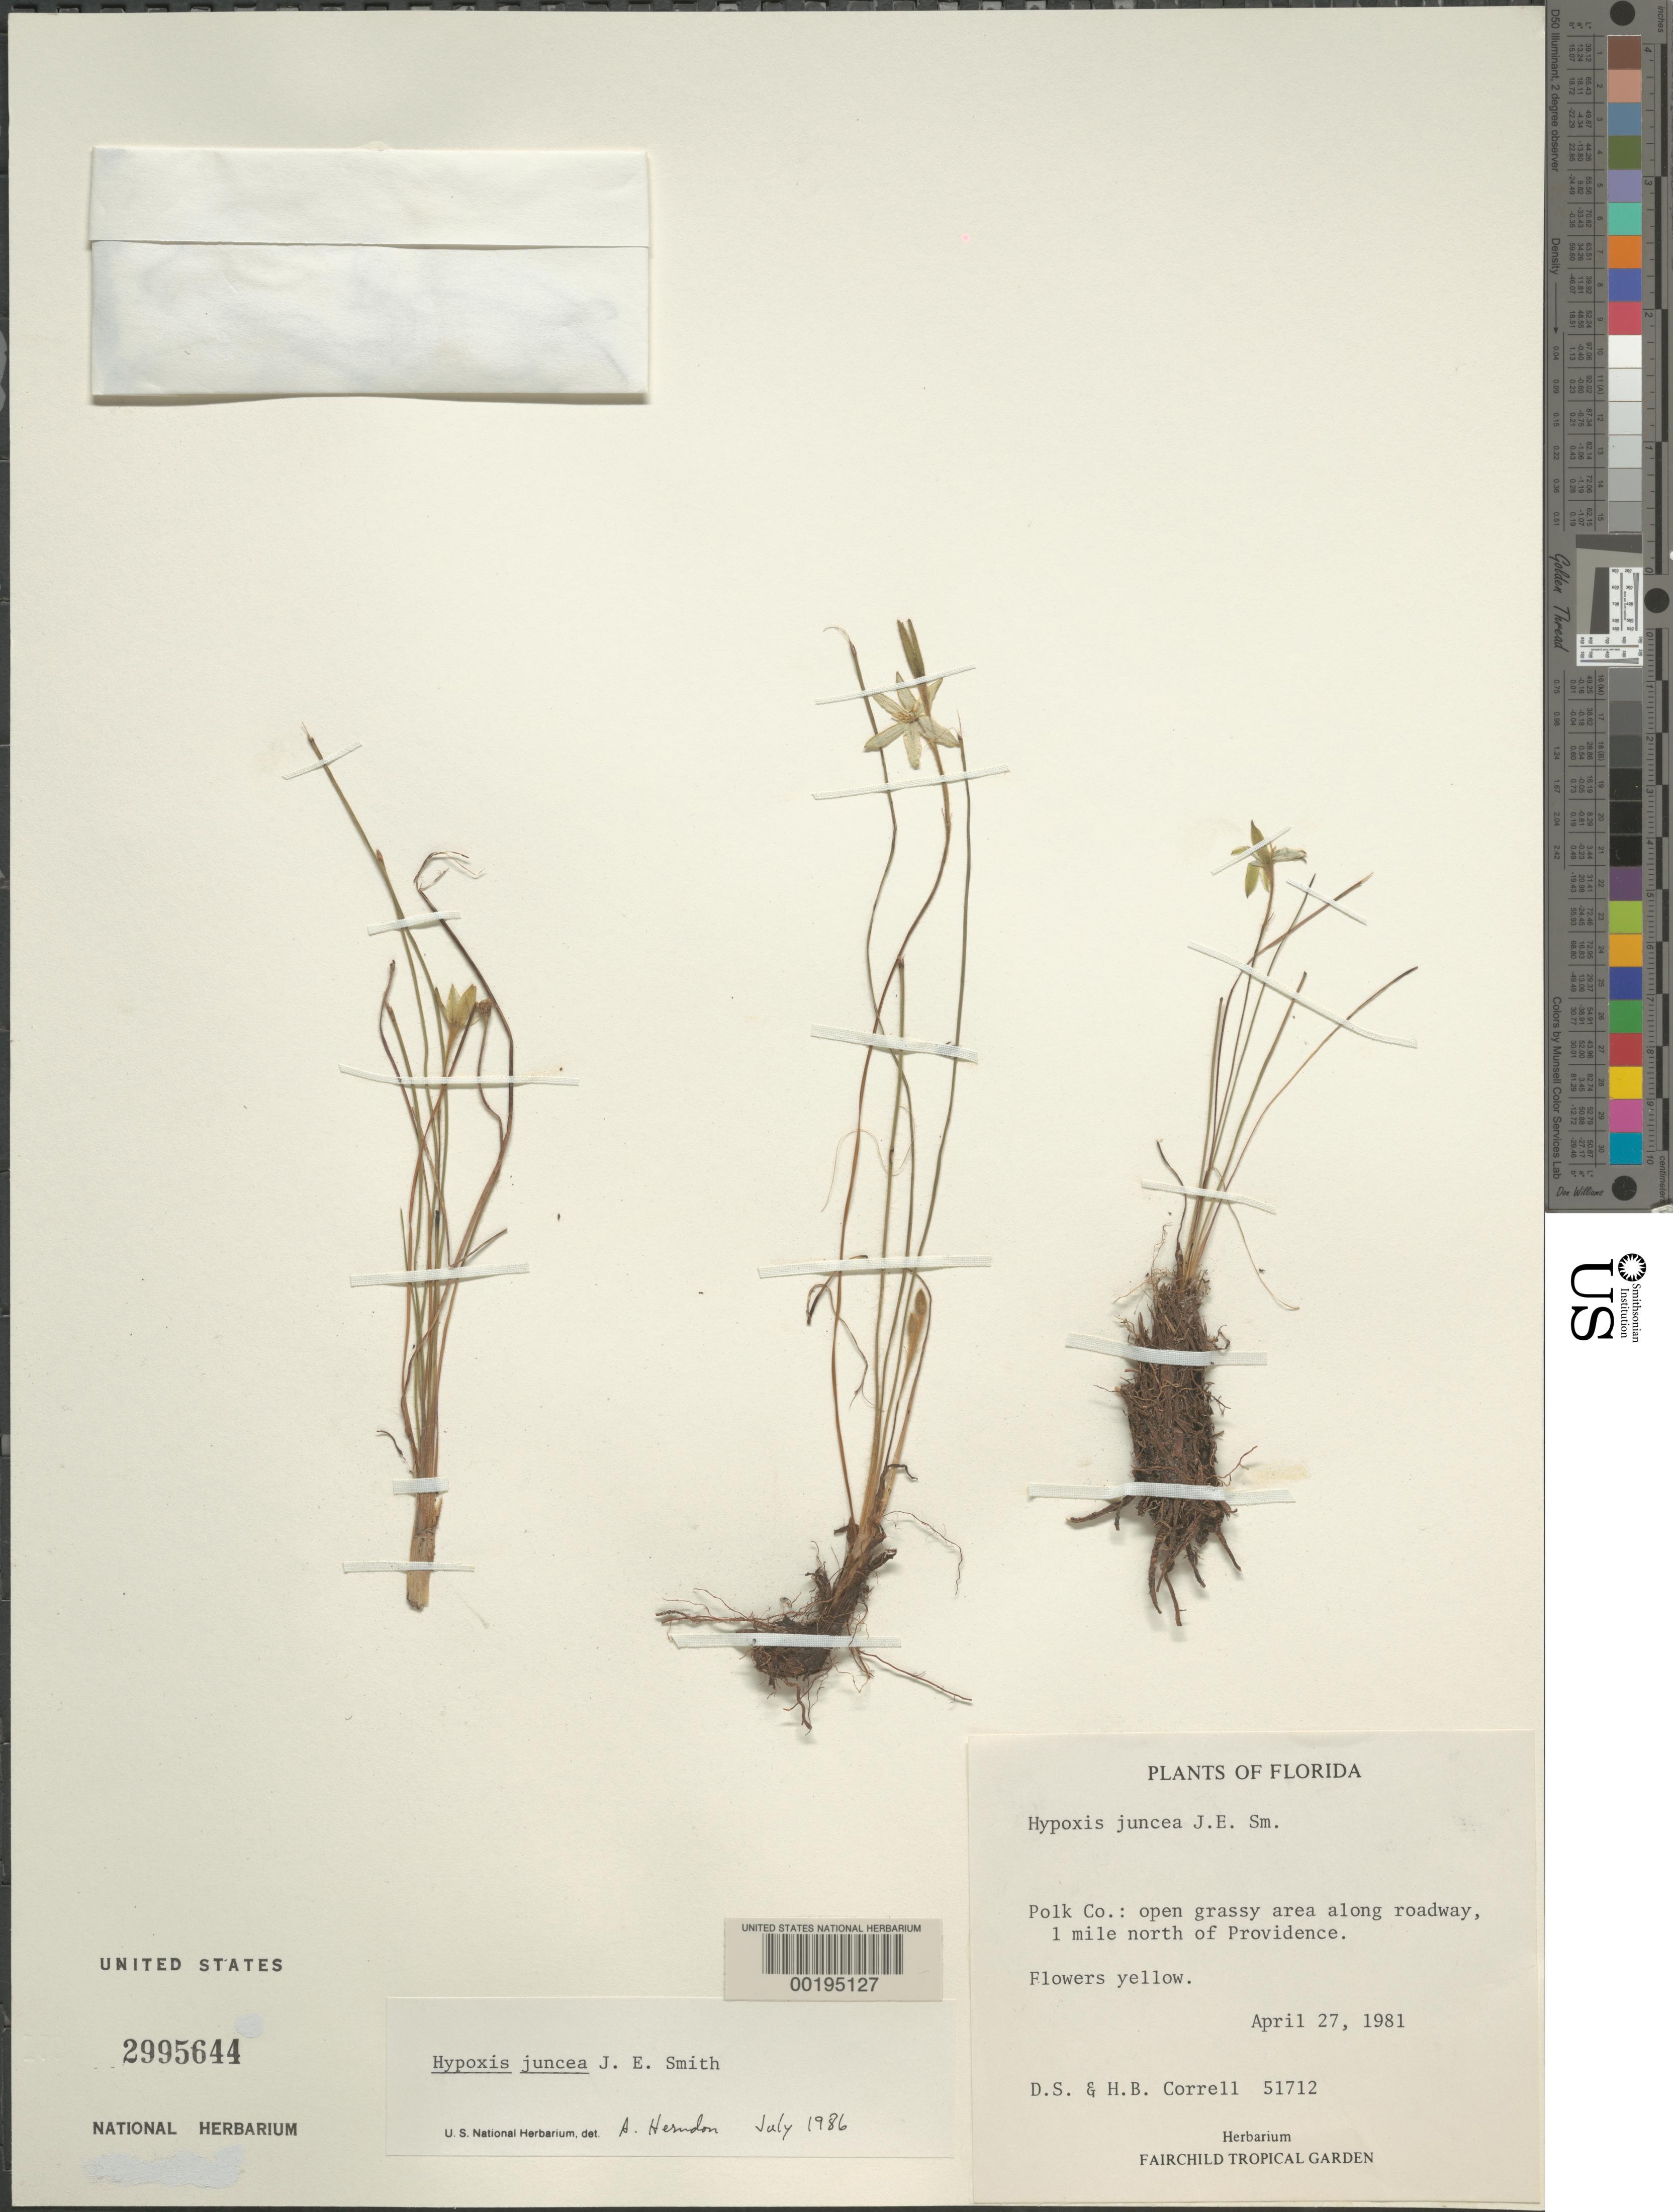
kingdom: Plantae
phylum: Tracheophyta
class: Liliopsida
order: Asparagales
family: Hypoxidaceae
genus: Hypoxis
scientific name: Hypoxis juncea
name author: Small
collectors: D. S. Correll & H. Correll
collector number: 51712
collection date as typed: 27 Apr 1981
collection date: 1981-04-27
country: United States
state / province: Florida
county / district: Polk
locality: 1 mi n of providence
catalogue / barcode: US 2995644